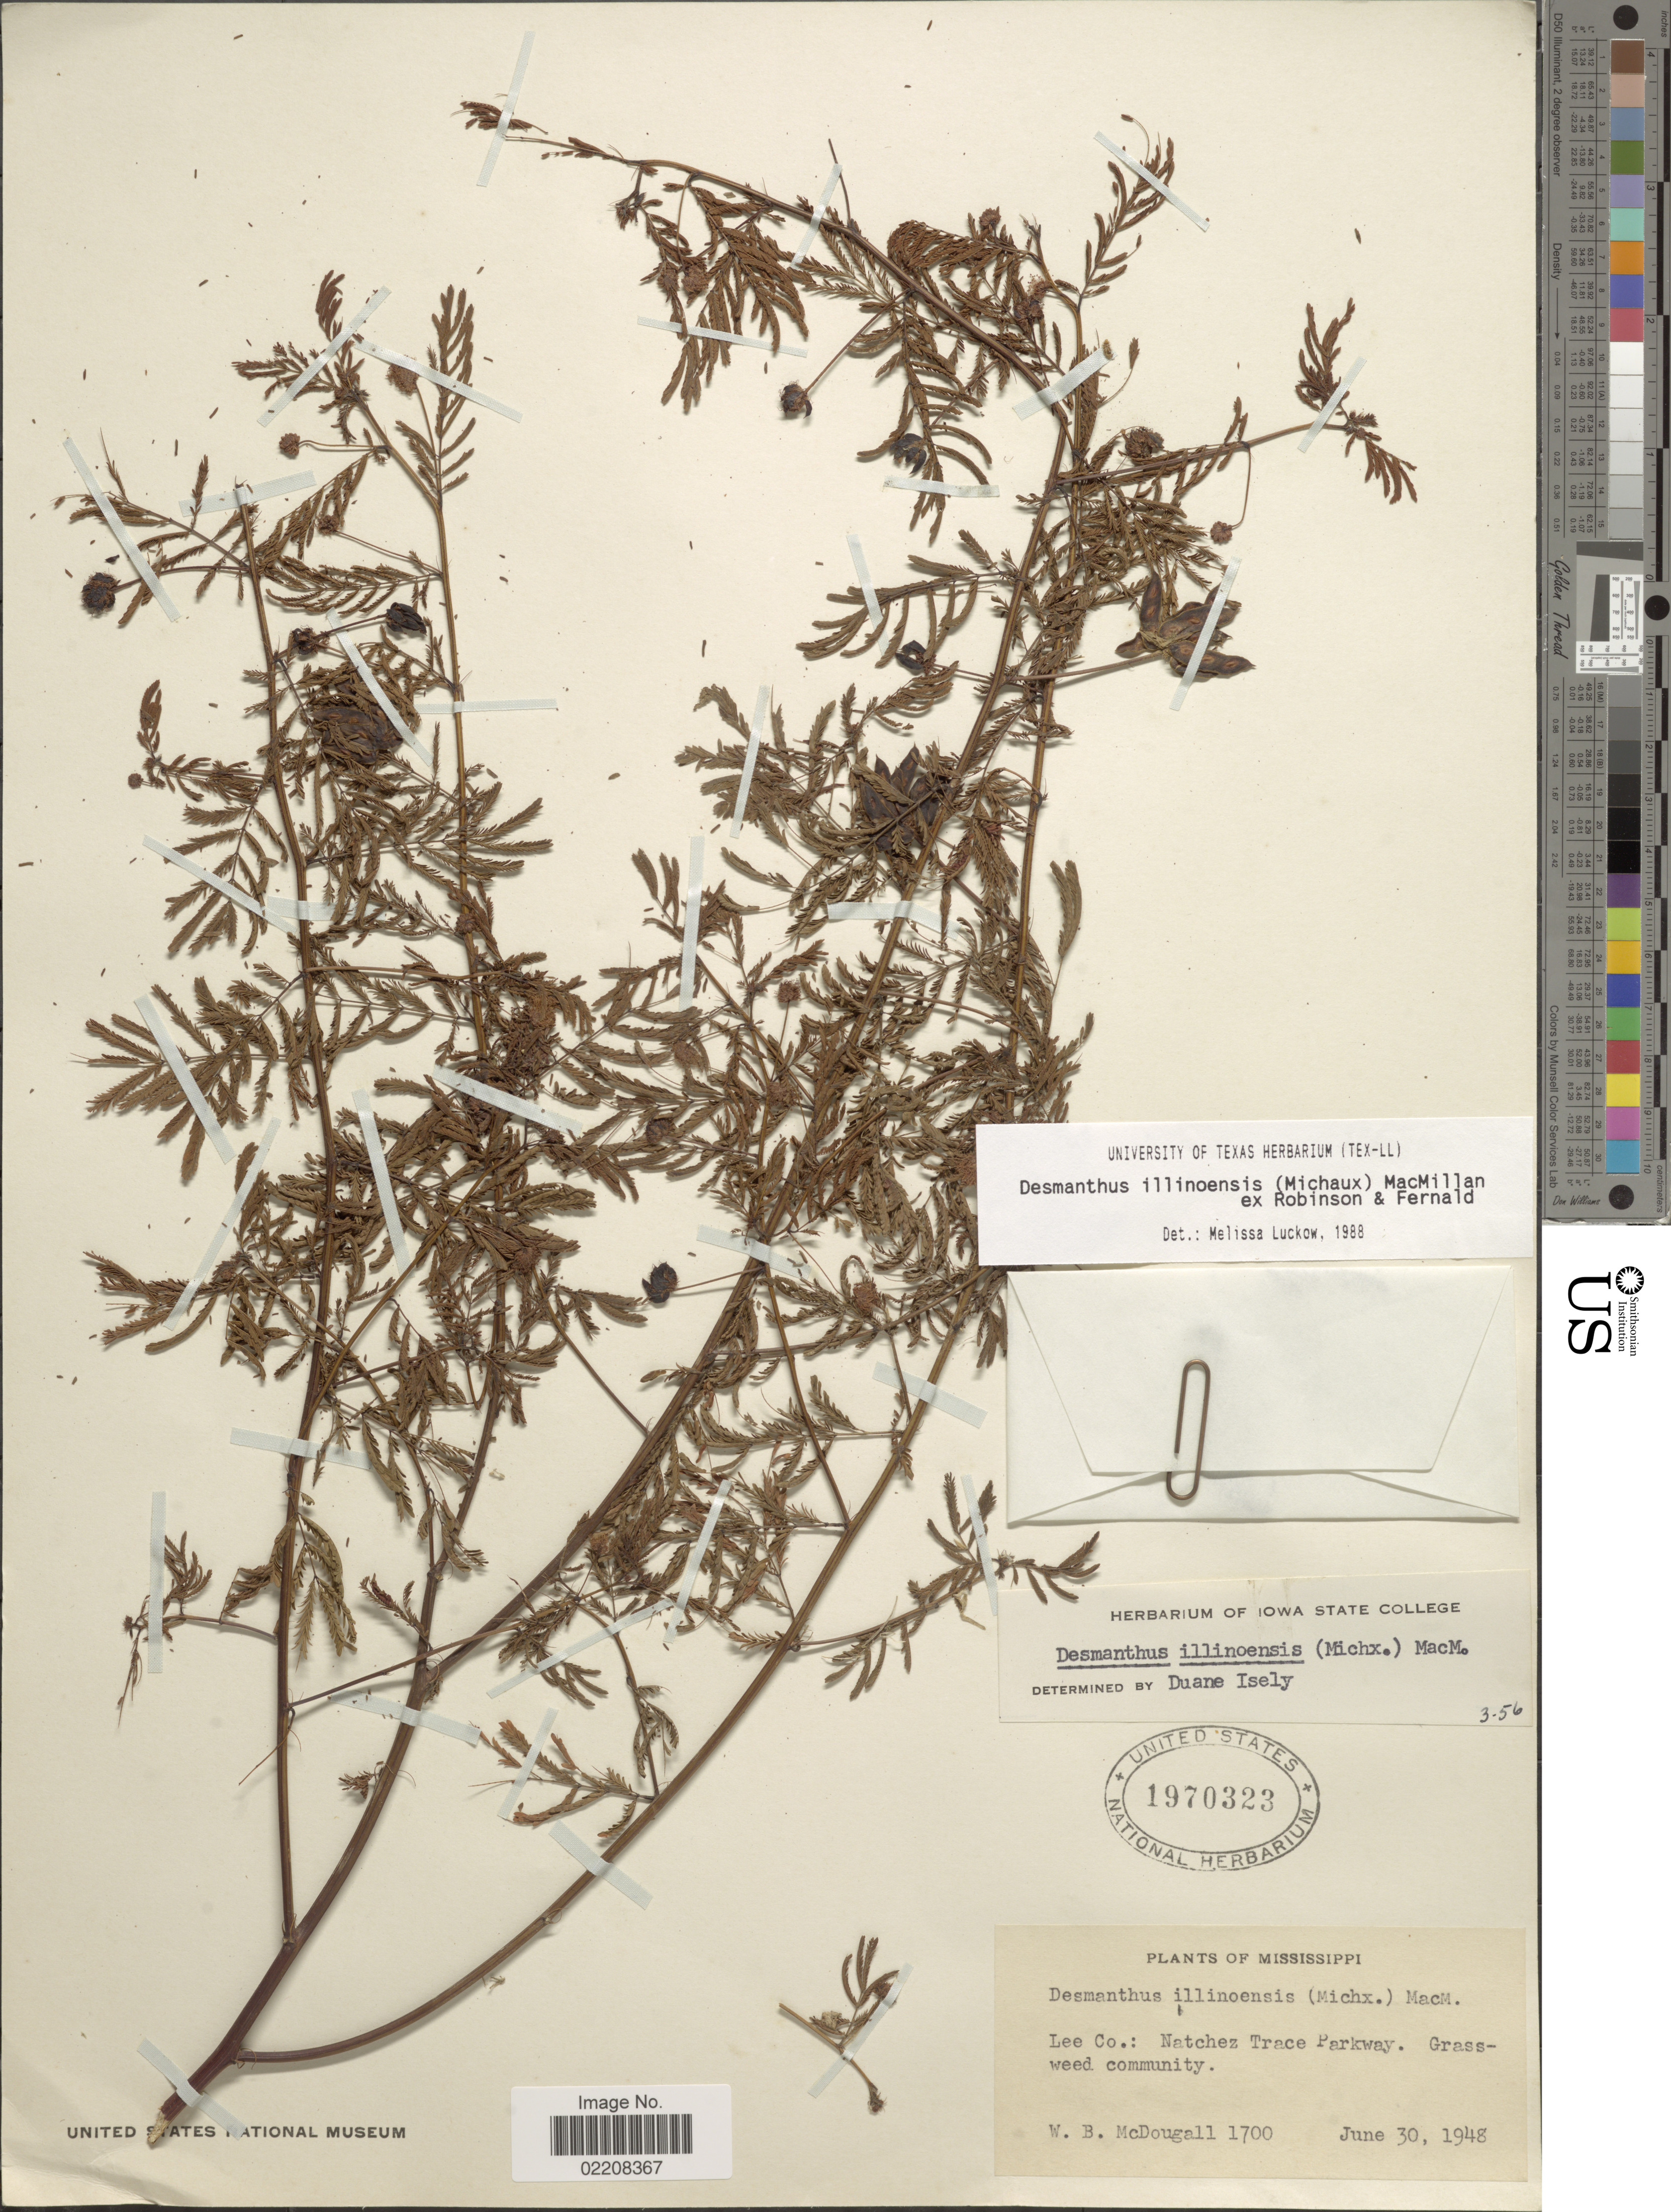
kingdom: Plantae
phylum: Tracheophyta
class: Magnoliopsida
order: Fabales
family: Fabaceae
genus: Desmanthus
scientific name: Desmanthus illinoensis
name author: (Michx.) MacMill.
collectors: W. B. McDougall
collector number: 1700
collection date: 1948-06-30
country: United States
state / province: Mississippi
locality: Lee Co.: Natchez Trace Parkway.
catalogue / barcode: US 1970323